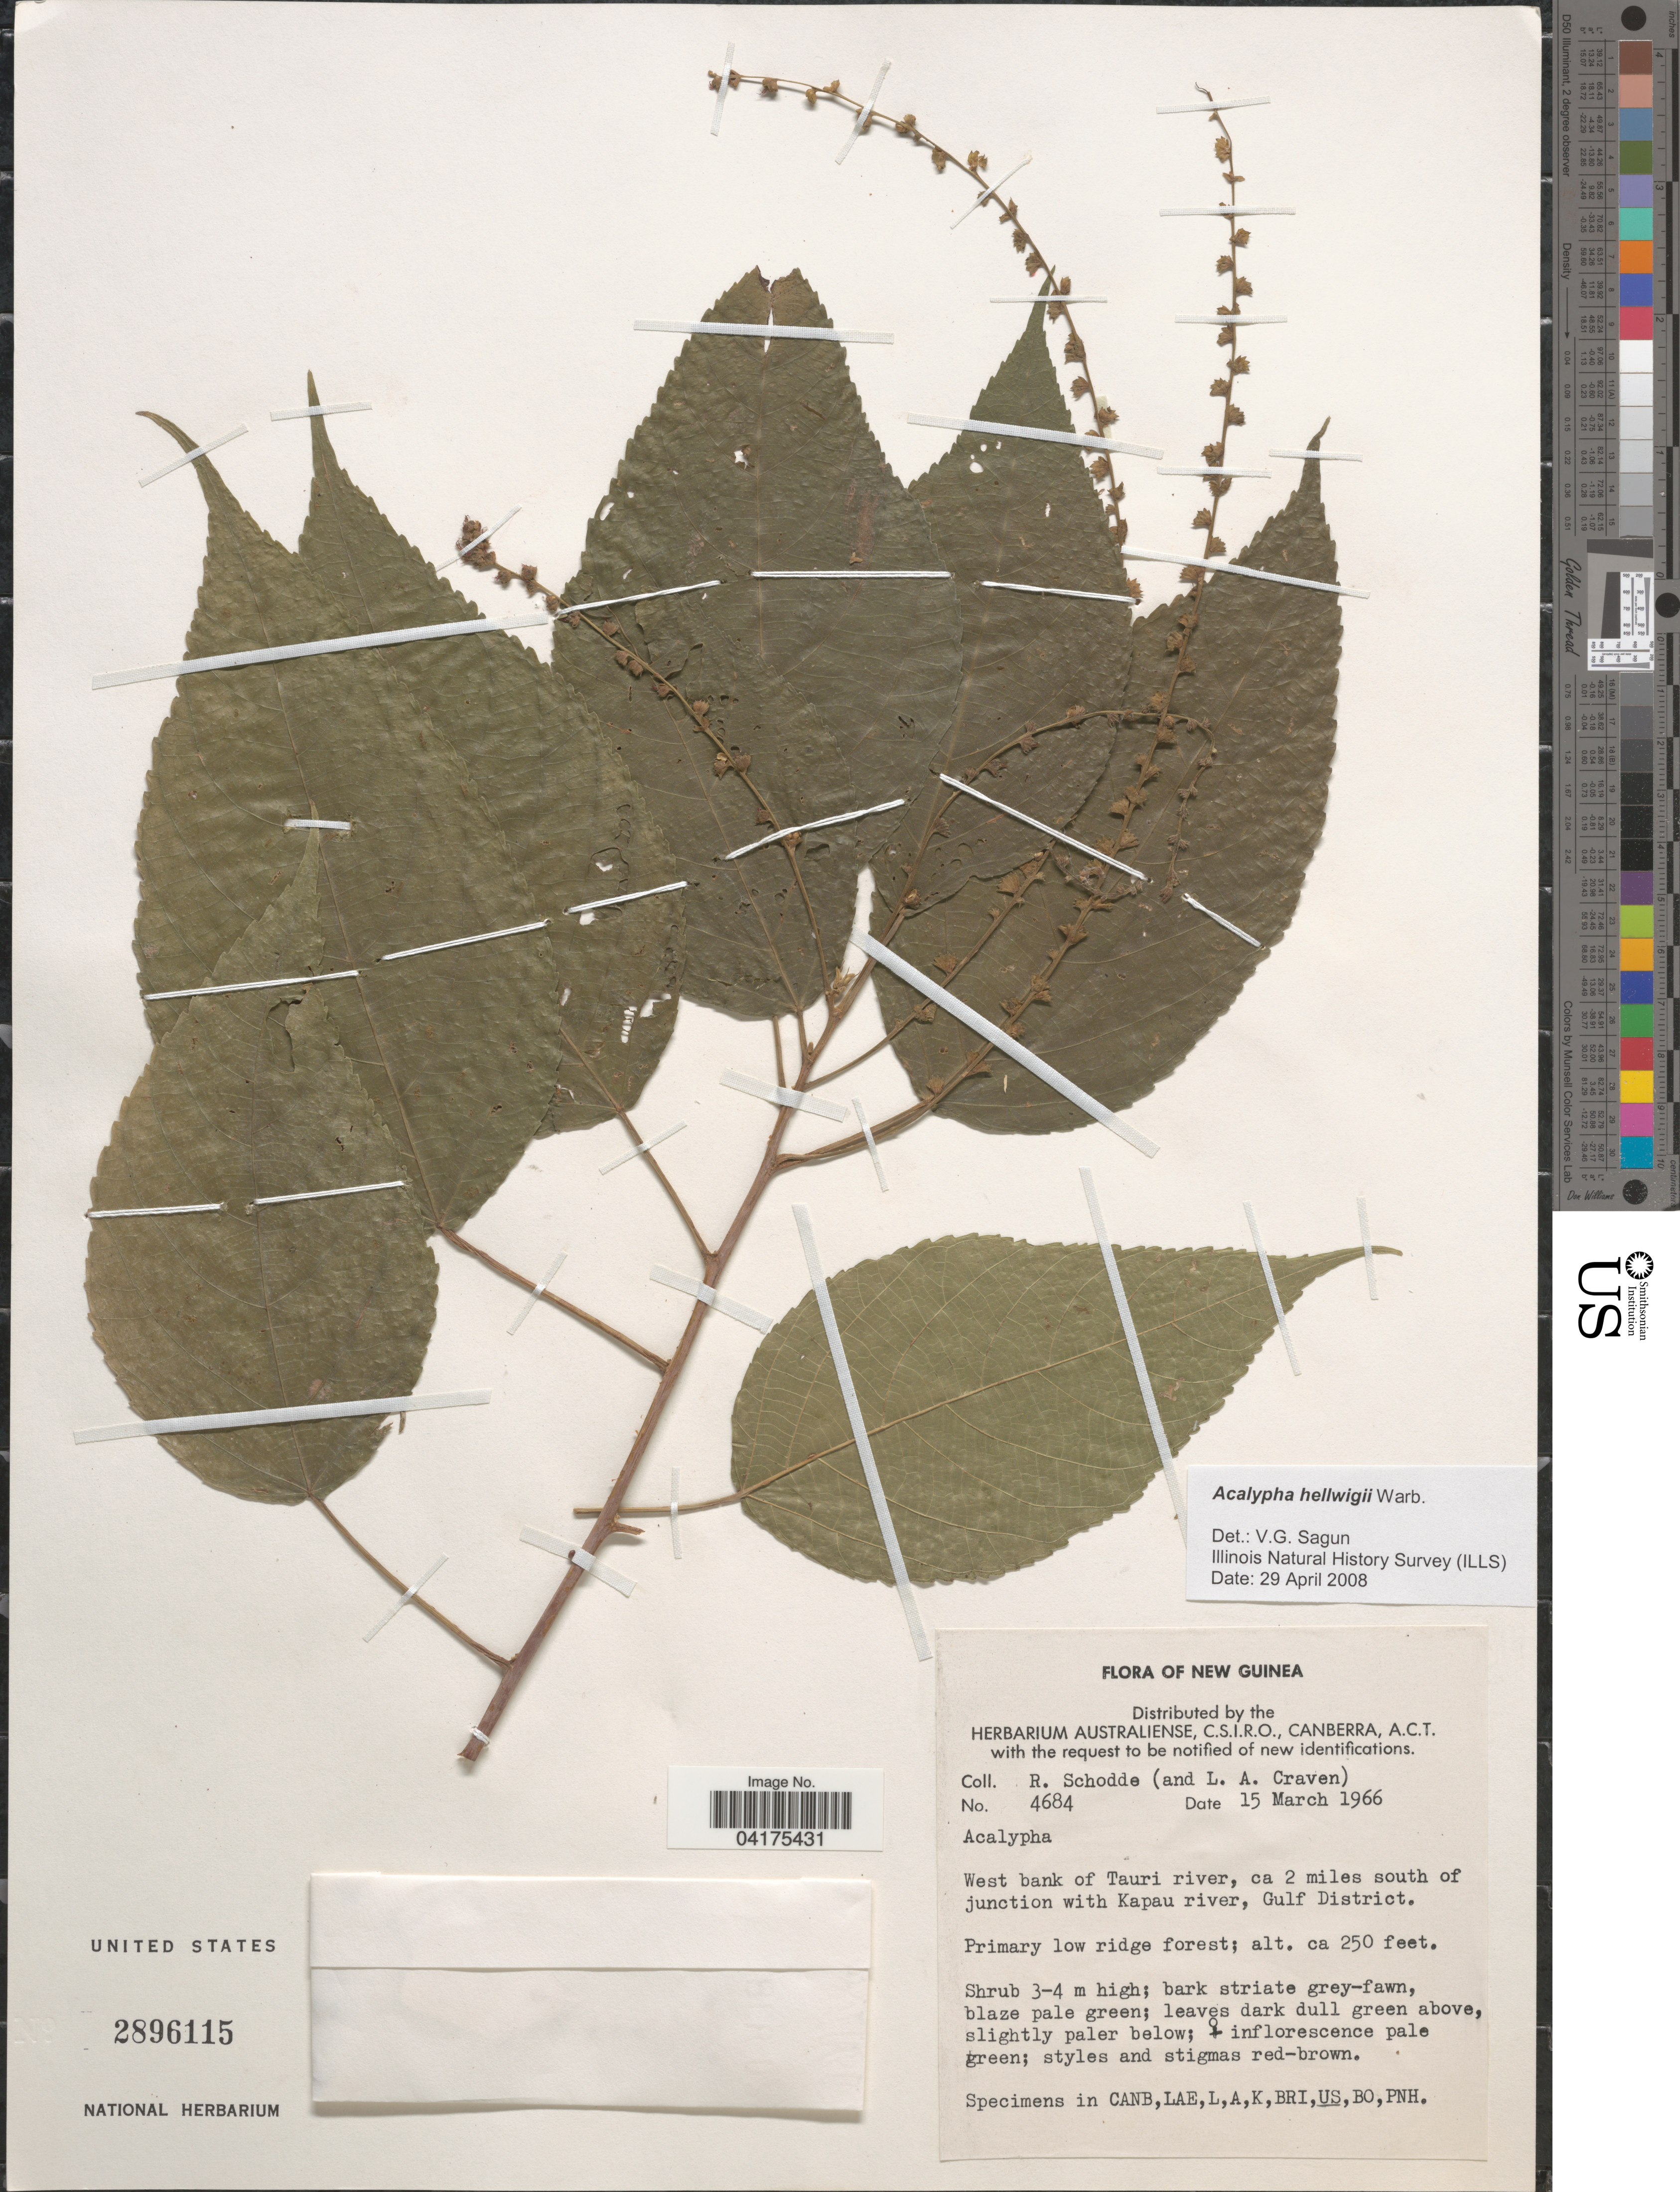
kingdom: Plantae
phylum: Tracheophyta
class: Magnoliopsida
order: Malpighiales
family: Euphorbiaceae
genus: Acalypha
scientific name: Acalypha hellwigii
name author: Warb.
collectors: R. Schodde & L. A. Craven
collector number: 4684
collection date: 1966-03-15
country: Papua New Guinea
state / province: Gulf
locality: New Guinea. West bank of Tauri river, ca 2 miles south of junction with Kapau river, Gulf District.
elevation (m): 76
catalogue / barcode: US 2896115